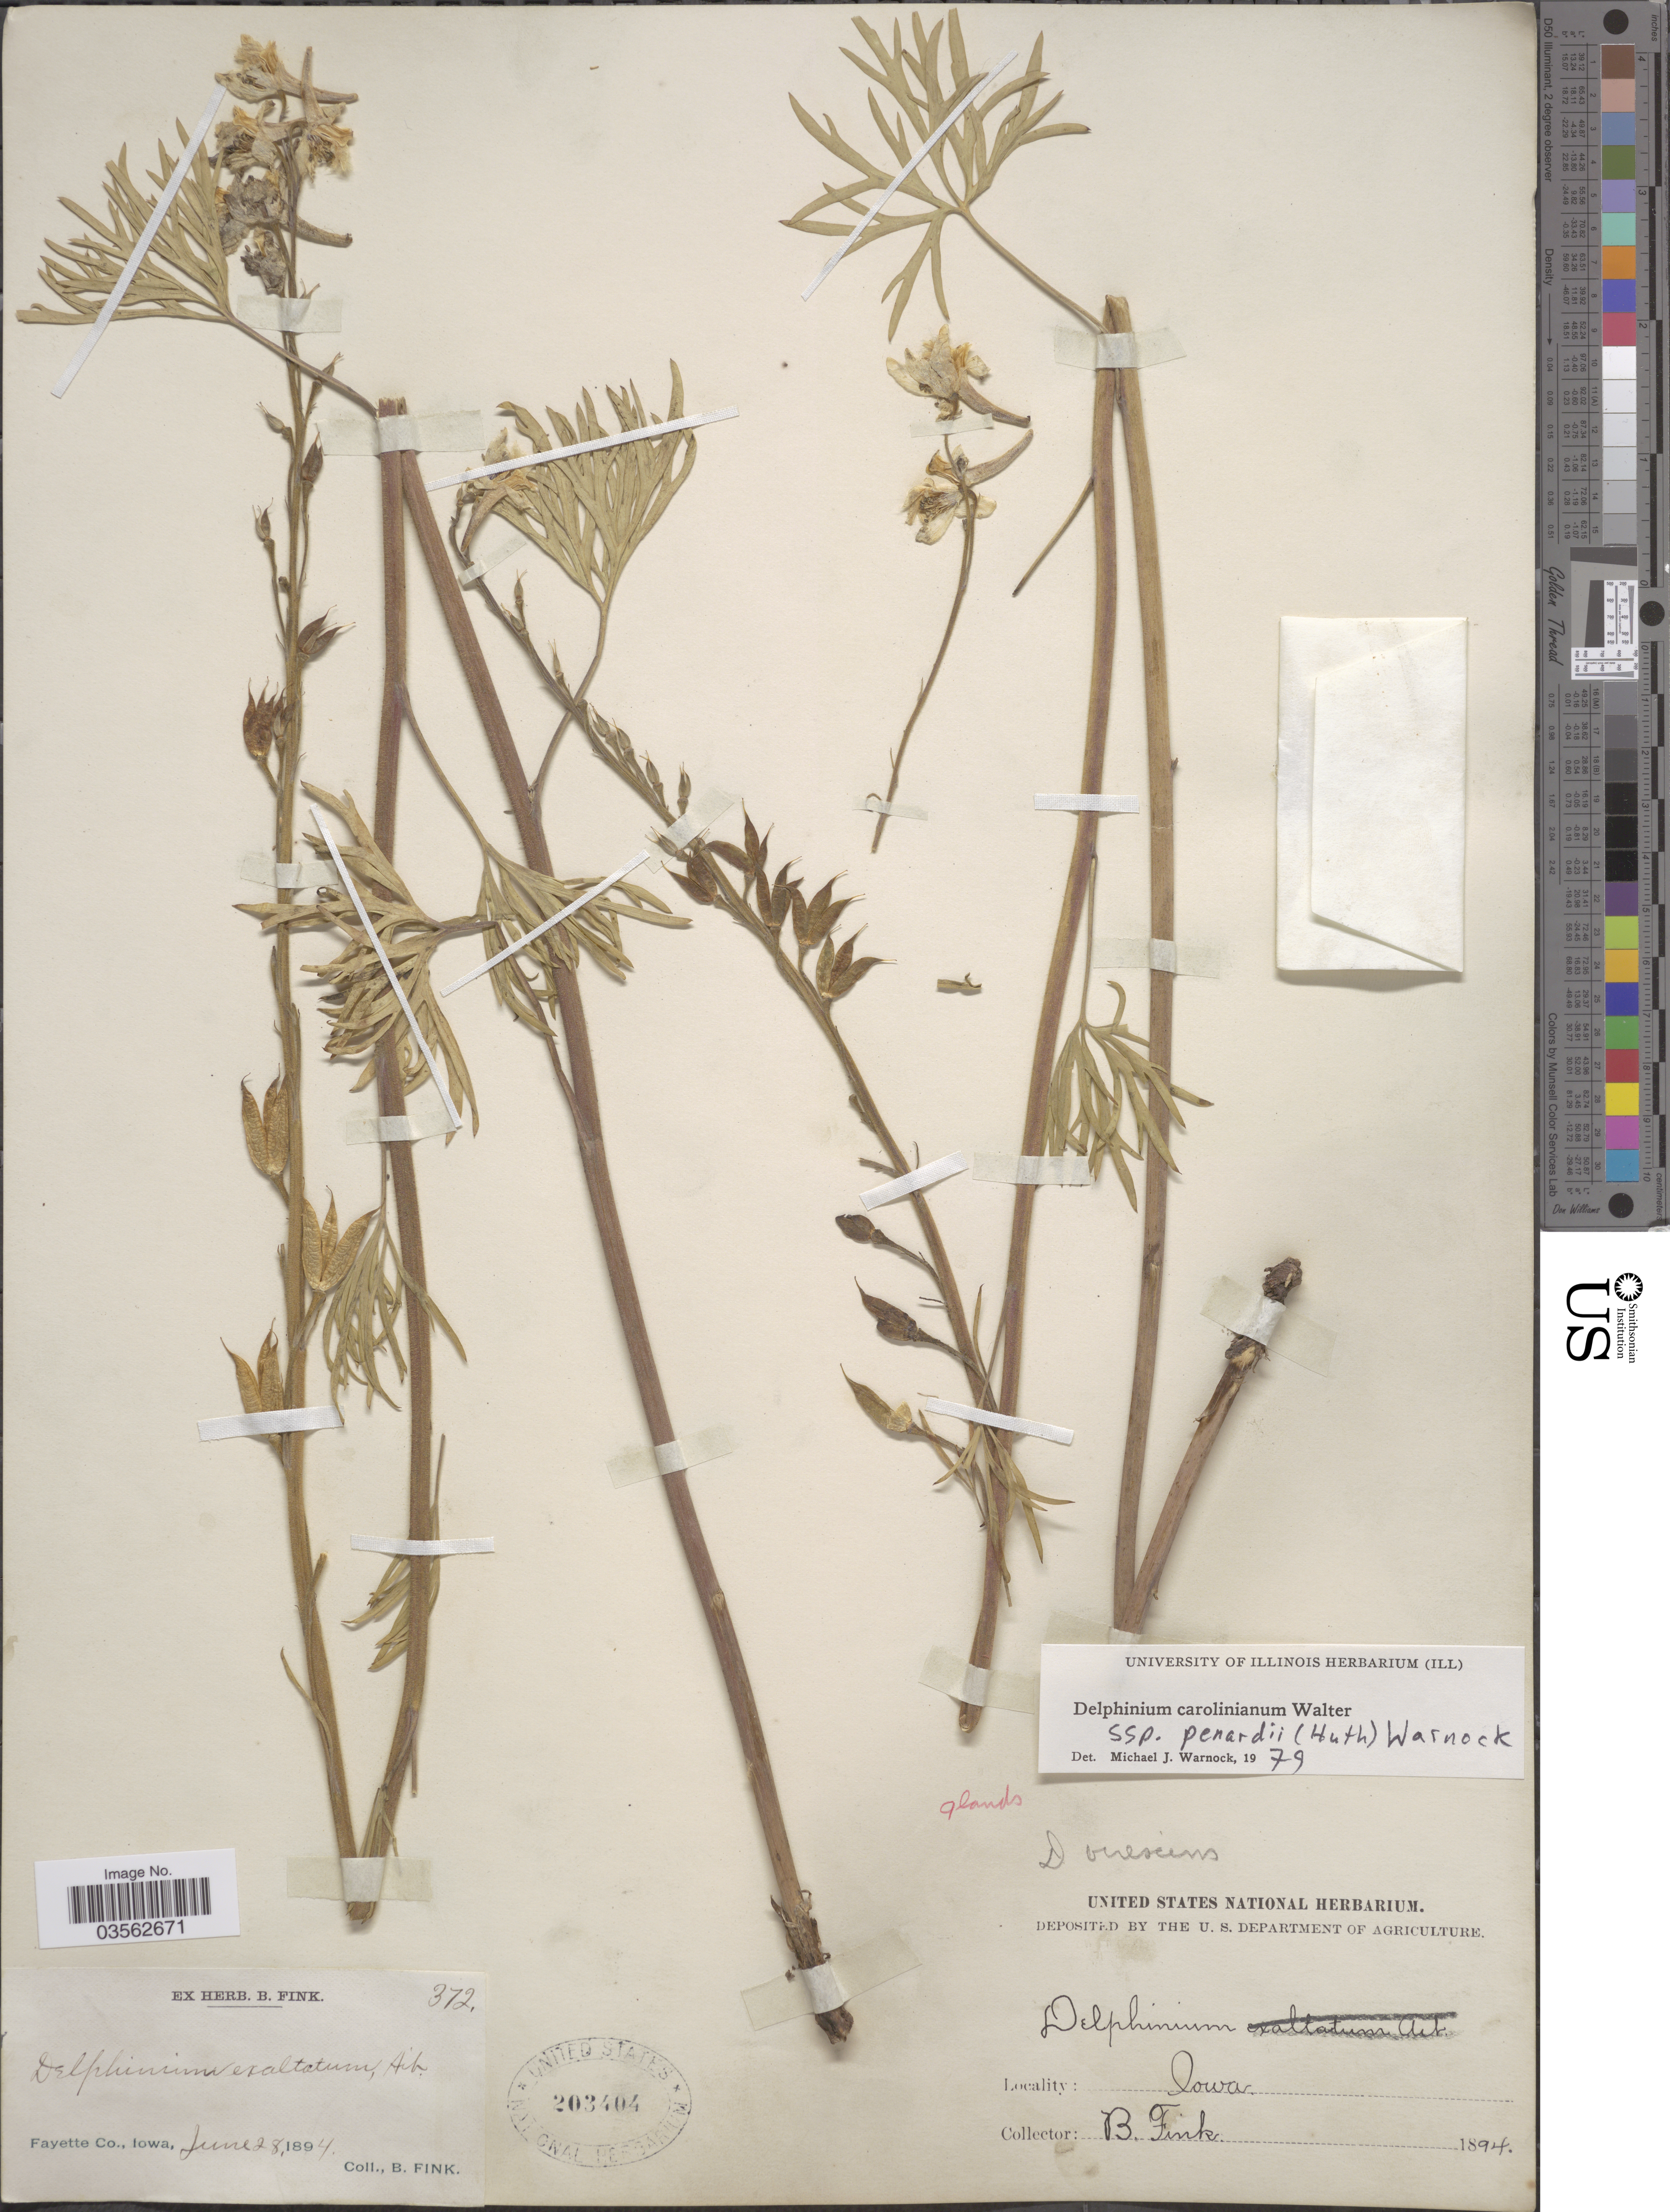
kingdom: Plantae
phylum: Tracheophyta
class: Magnoliopsida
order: Ranunculales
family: Ranunculaceae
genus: Delphinium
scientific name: Delphinium carolinianum subsp. penardii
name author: (Huth) M.J. Warnock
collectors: B. Fink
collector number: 372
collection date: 1894-06-28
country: United States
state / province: Iowa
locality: Fayette Co.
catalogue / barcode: US 203404